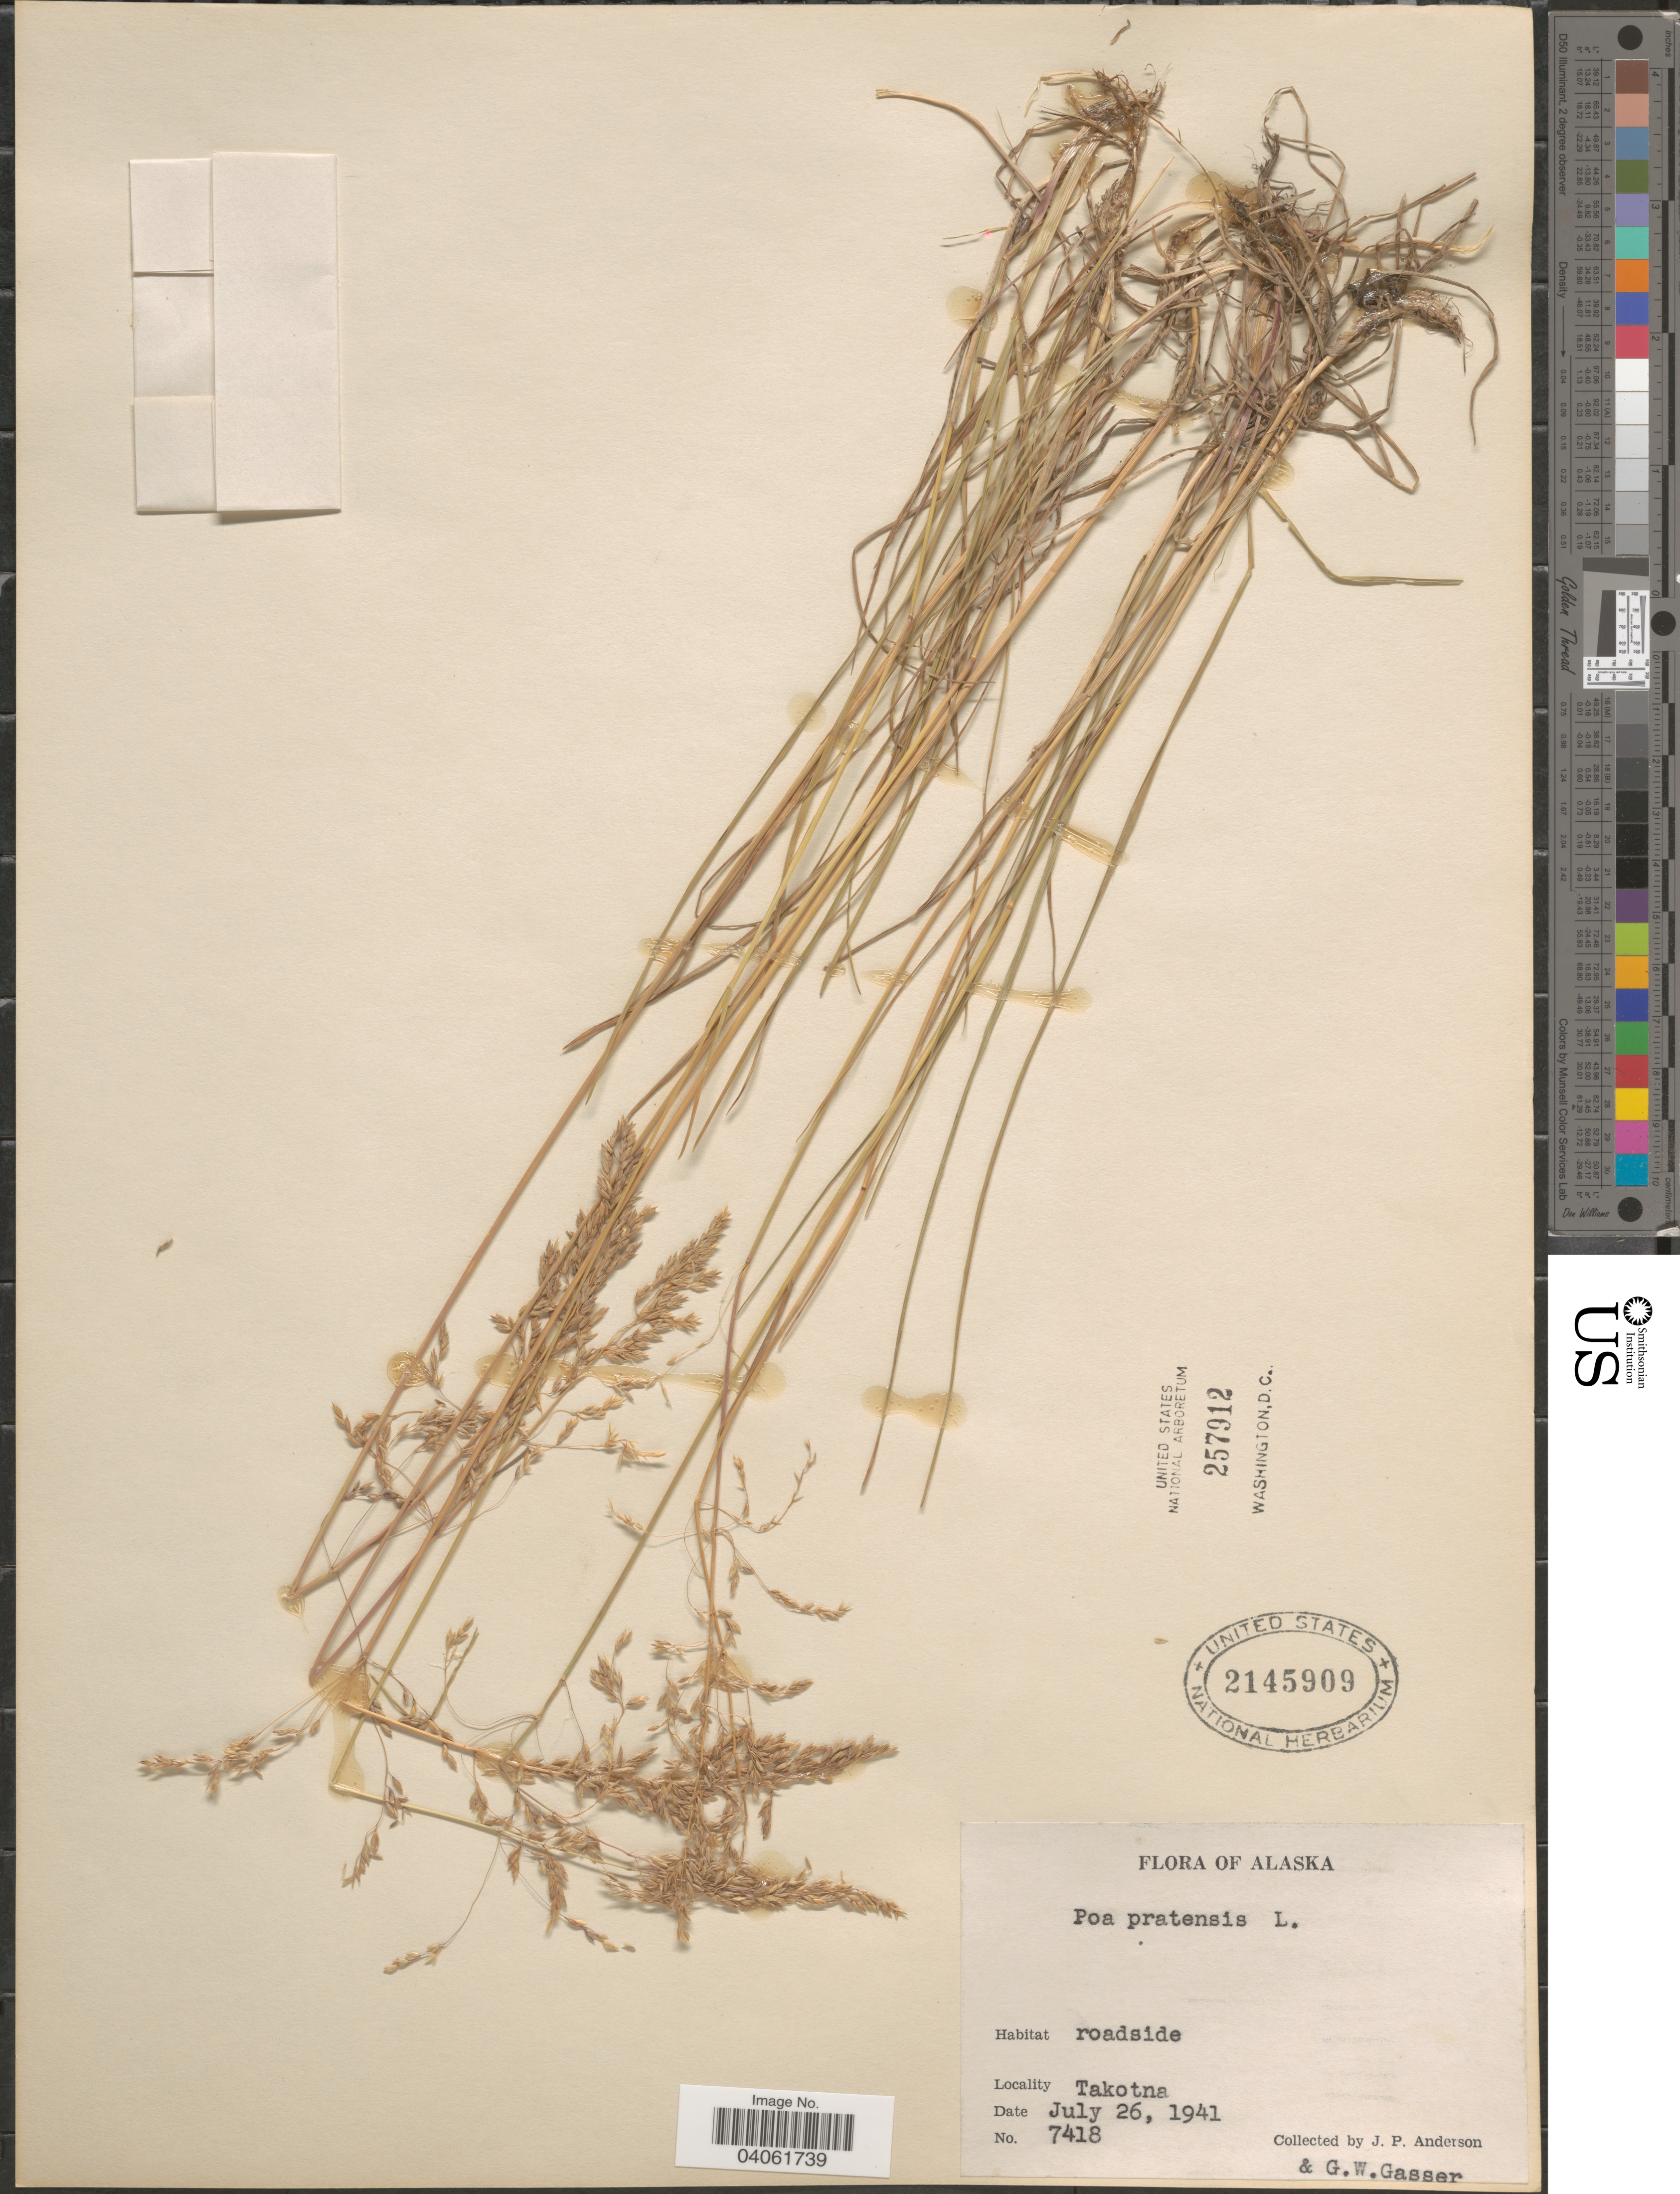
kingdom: Plantae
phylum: Tracheophyta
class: Liliopsida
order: Poales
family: Poaceae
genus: Poa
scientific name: Poa pratensis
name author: L.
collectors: J. P. Anderson & G. Gasser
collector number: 7418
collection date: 1941-07-26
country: United States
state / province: Alaska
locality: Takotna.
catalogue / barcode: US 2145909